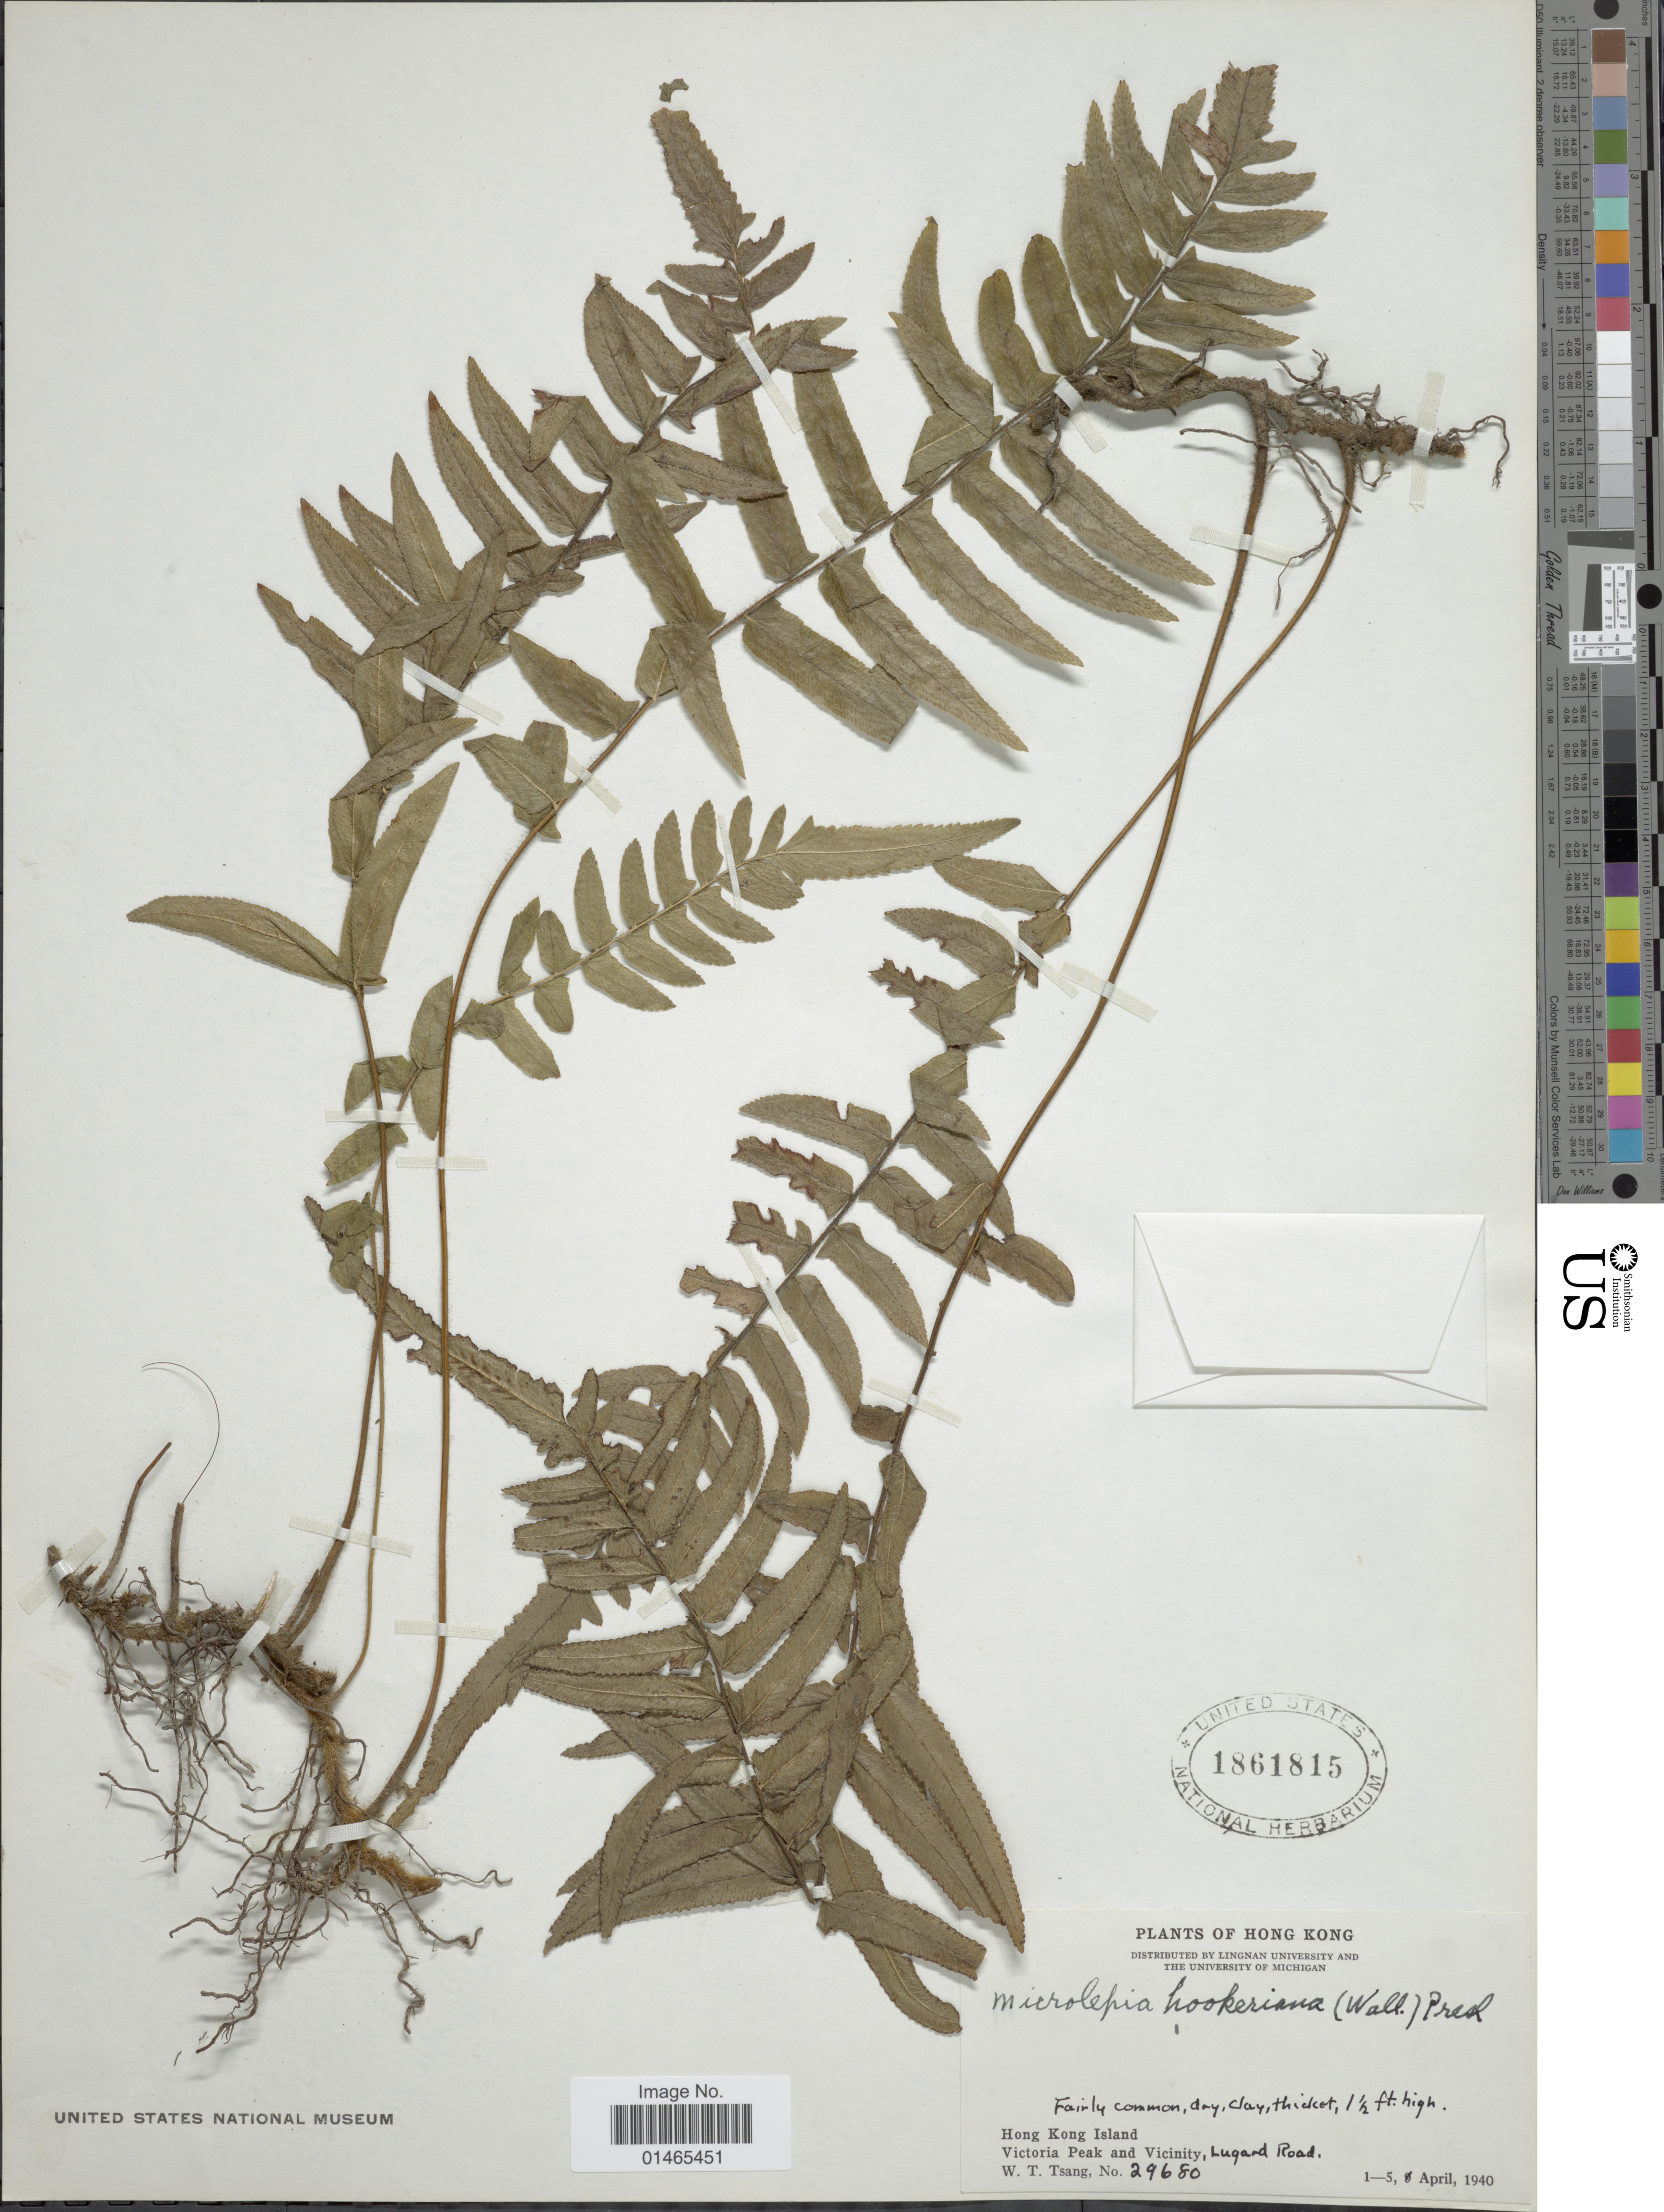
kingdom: Plantae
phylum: Tracheophyta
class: Polypodiopsida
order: Polypodiales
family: Dennstaedtiaceae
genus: Microlepia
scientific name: Microlepia hookeriana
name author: (Wall. ex Hook.) C. Presl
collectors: W. T. Tsang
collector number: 29680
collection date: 1940-04-01/1940-04-05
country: China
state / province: Hong Kong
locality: Hong Kong Island, Victoria Peak and Vicinity, Lugard Road [interpreted]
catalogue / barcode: US 1861815